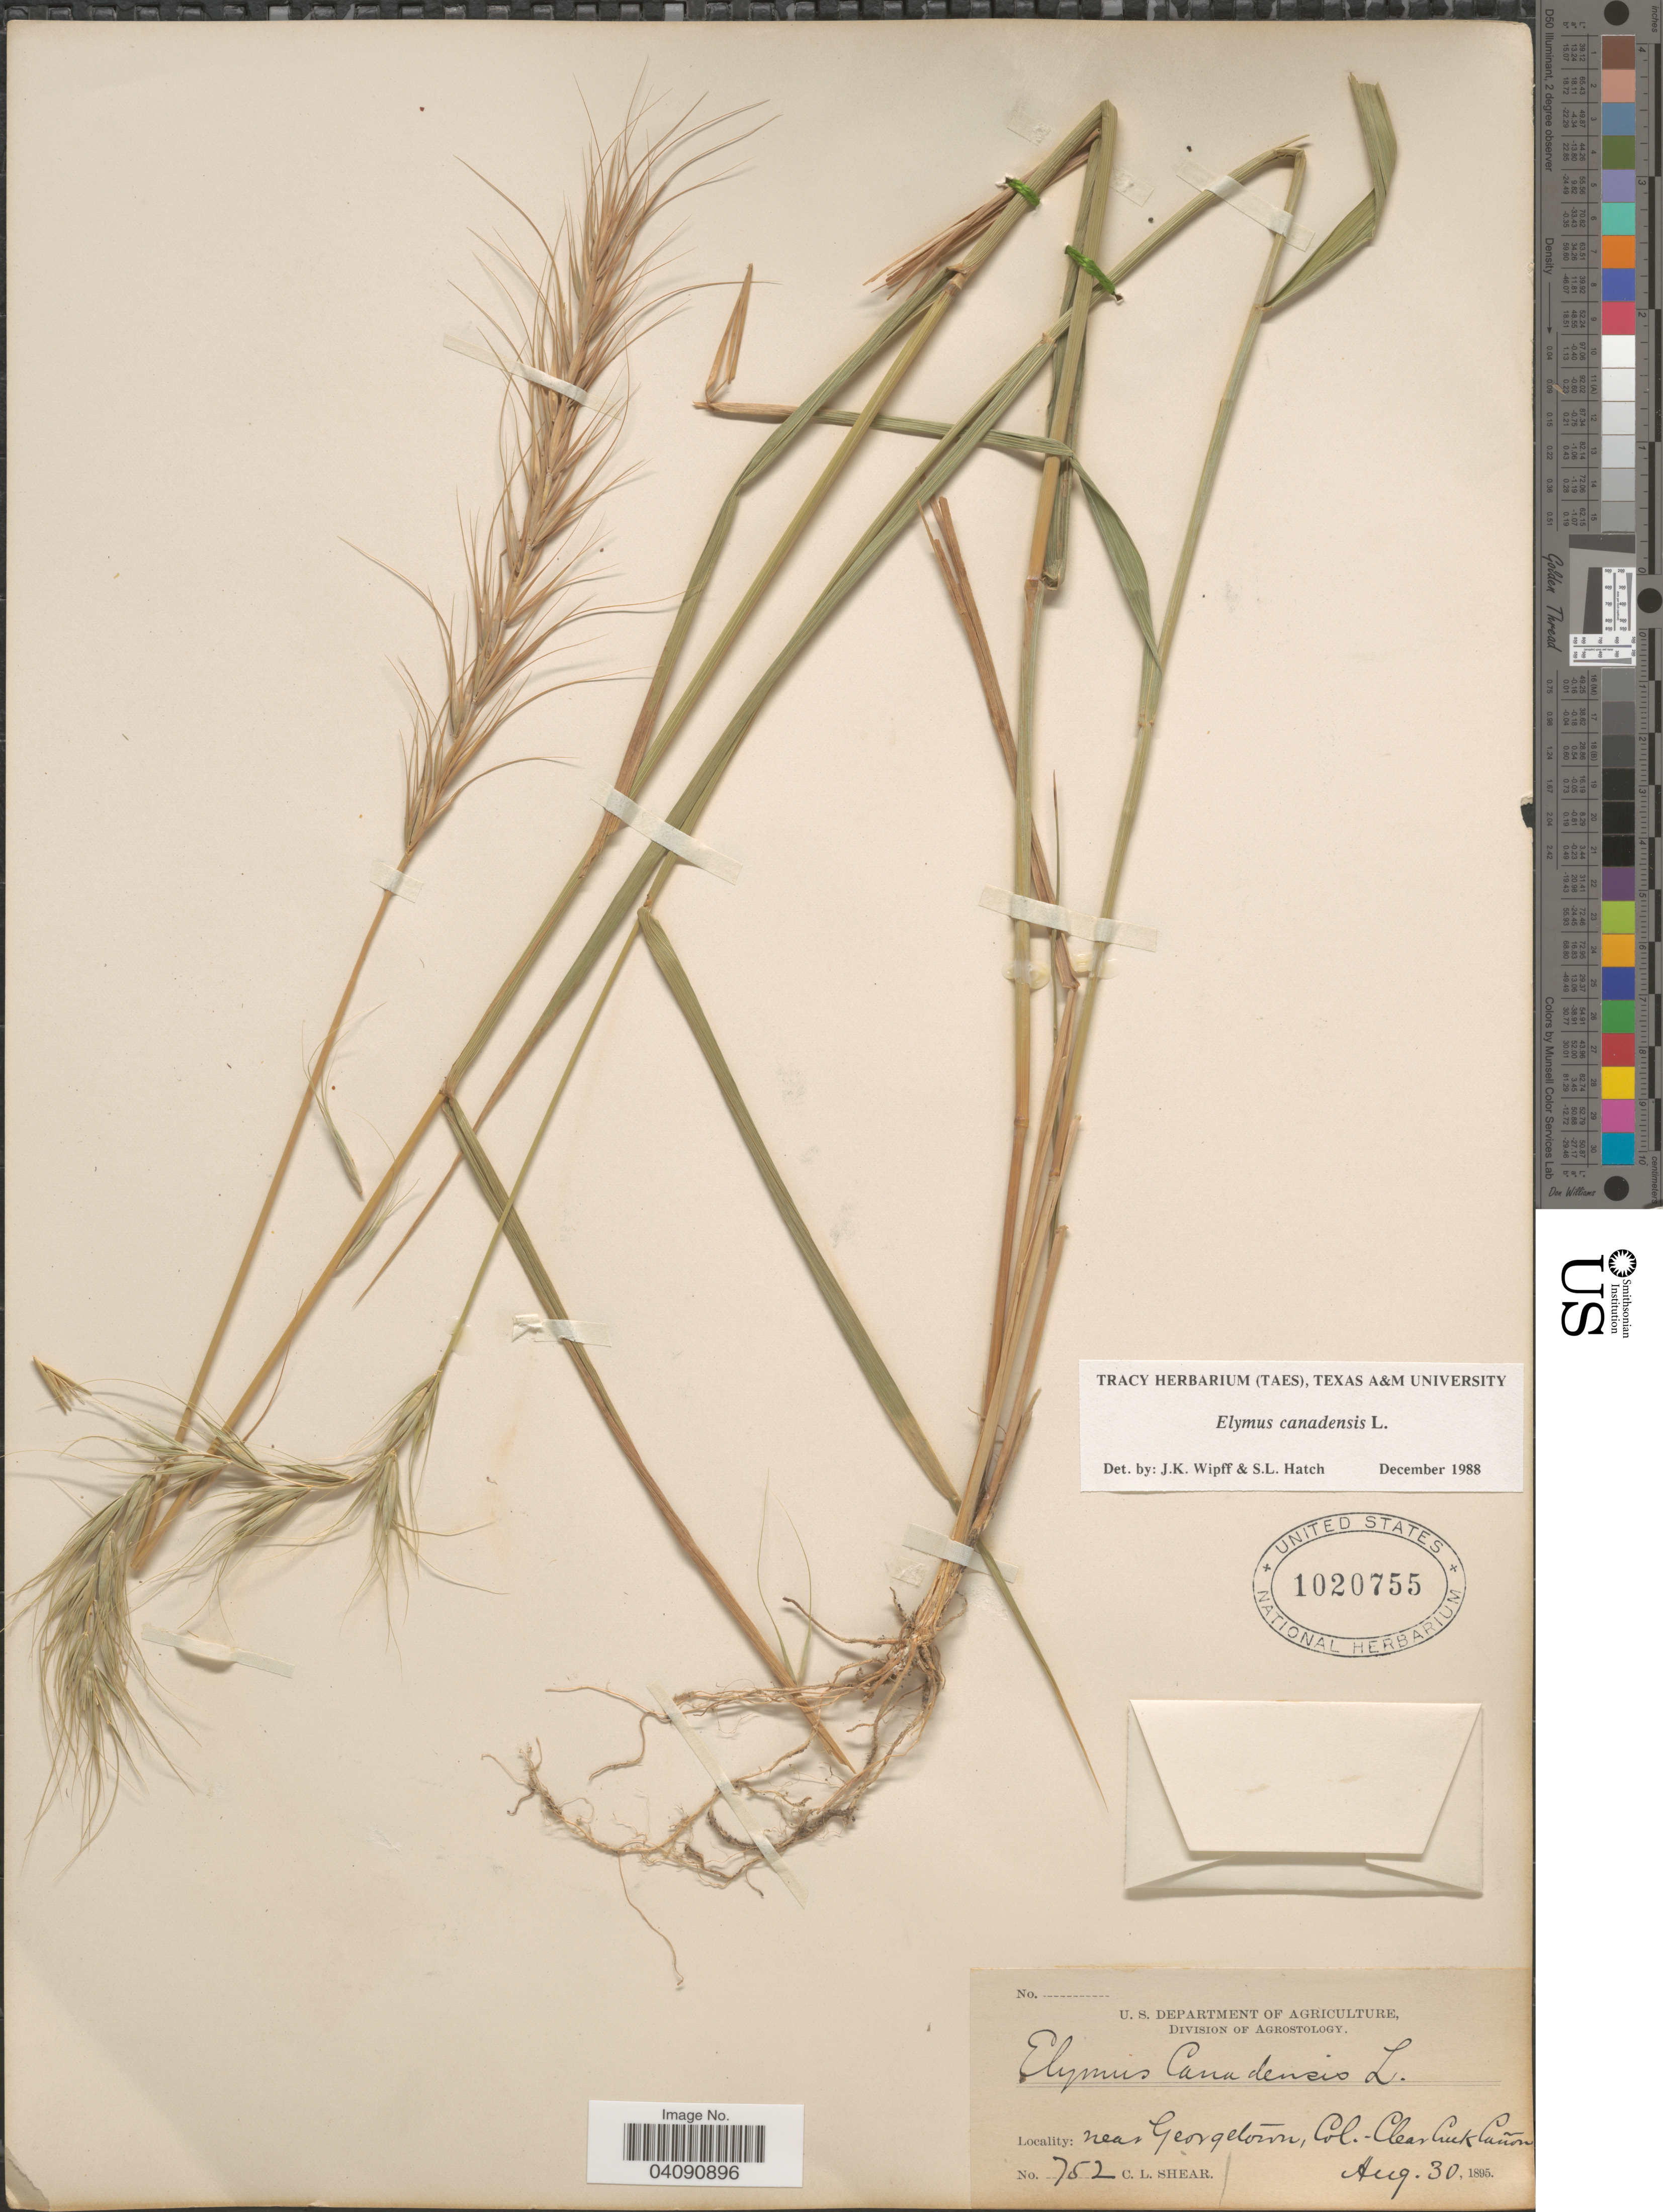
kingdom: Plantae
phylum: Tracheophyta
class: Liliopsida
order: Poales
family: Poaceae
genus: Elymus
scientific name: Elymus canadensis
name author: L.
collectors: C. L. Shear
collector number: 752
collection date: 1895-08-30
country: United States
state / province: Colorado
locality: Near Georgetown. Clear Creek Cañon.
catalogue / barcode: US 1020755